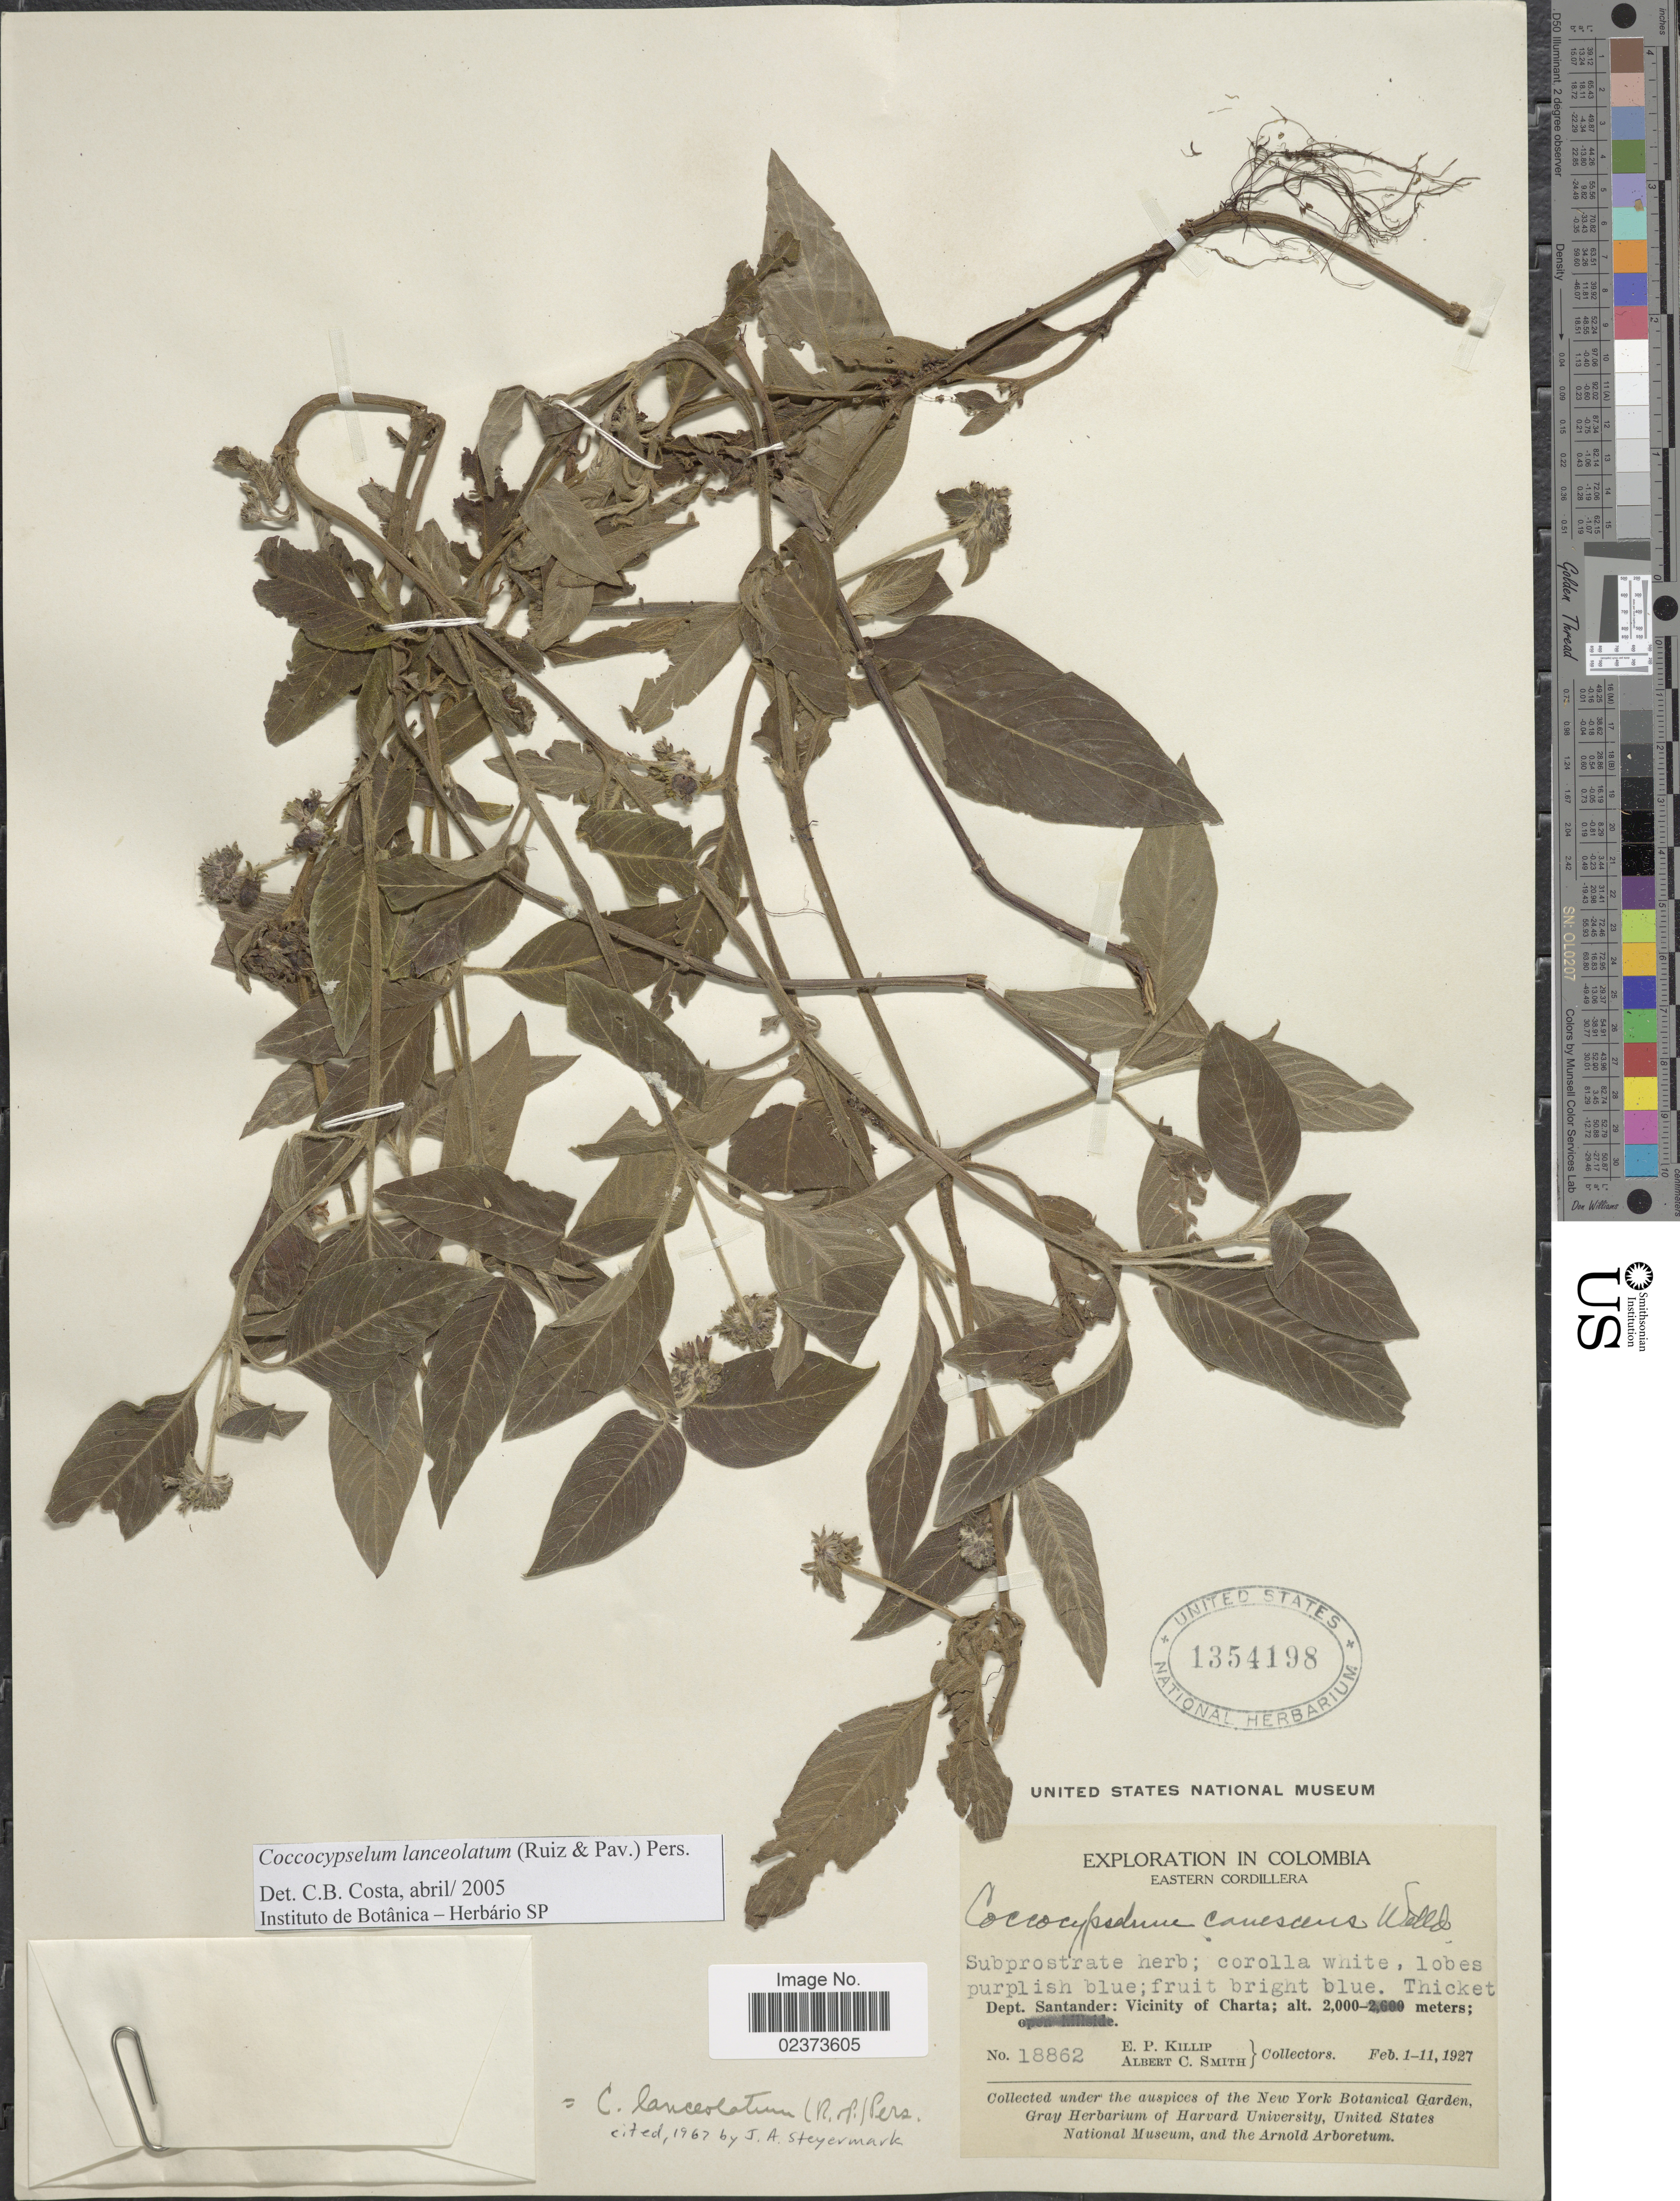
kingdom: Plantae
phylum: Tracheophyta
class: Magnoliopsida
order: Gentianales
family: Rubiaceae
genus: Coccocypselum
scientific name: Coccocypselum lanceolatum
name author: (Ruiz & Pav.) Pers.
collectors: E. P. Killip & A. C. Smith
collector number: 18862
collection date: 1927-02-01/1927-02-11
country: Colombia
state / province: Santander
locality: Eastern Cordillera, Thicket, Dept. Santander: Vicinity of Charta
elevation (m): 2000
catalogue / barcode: US 1354198